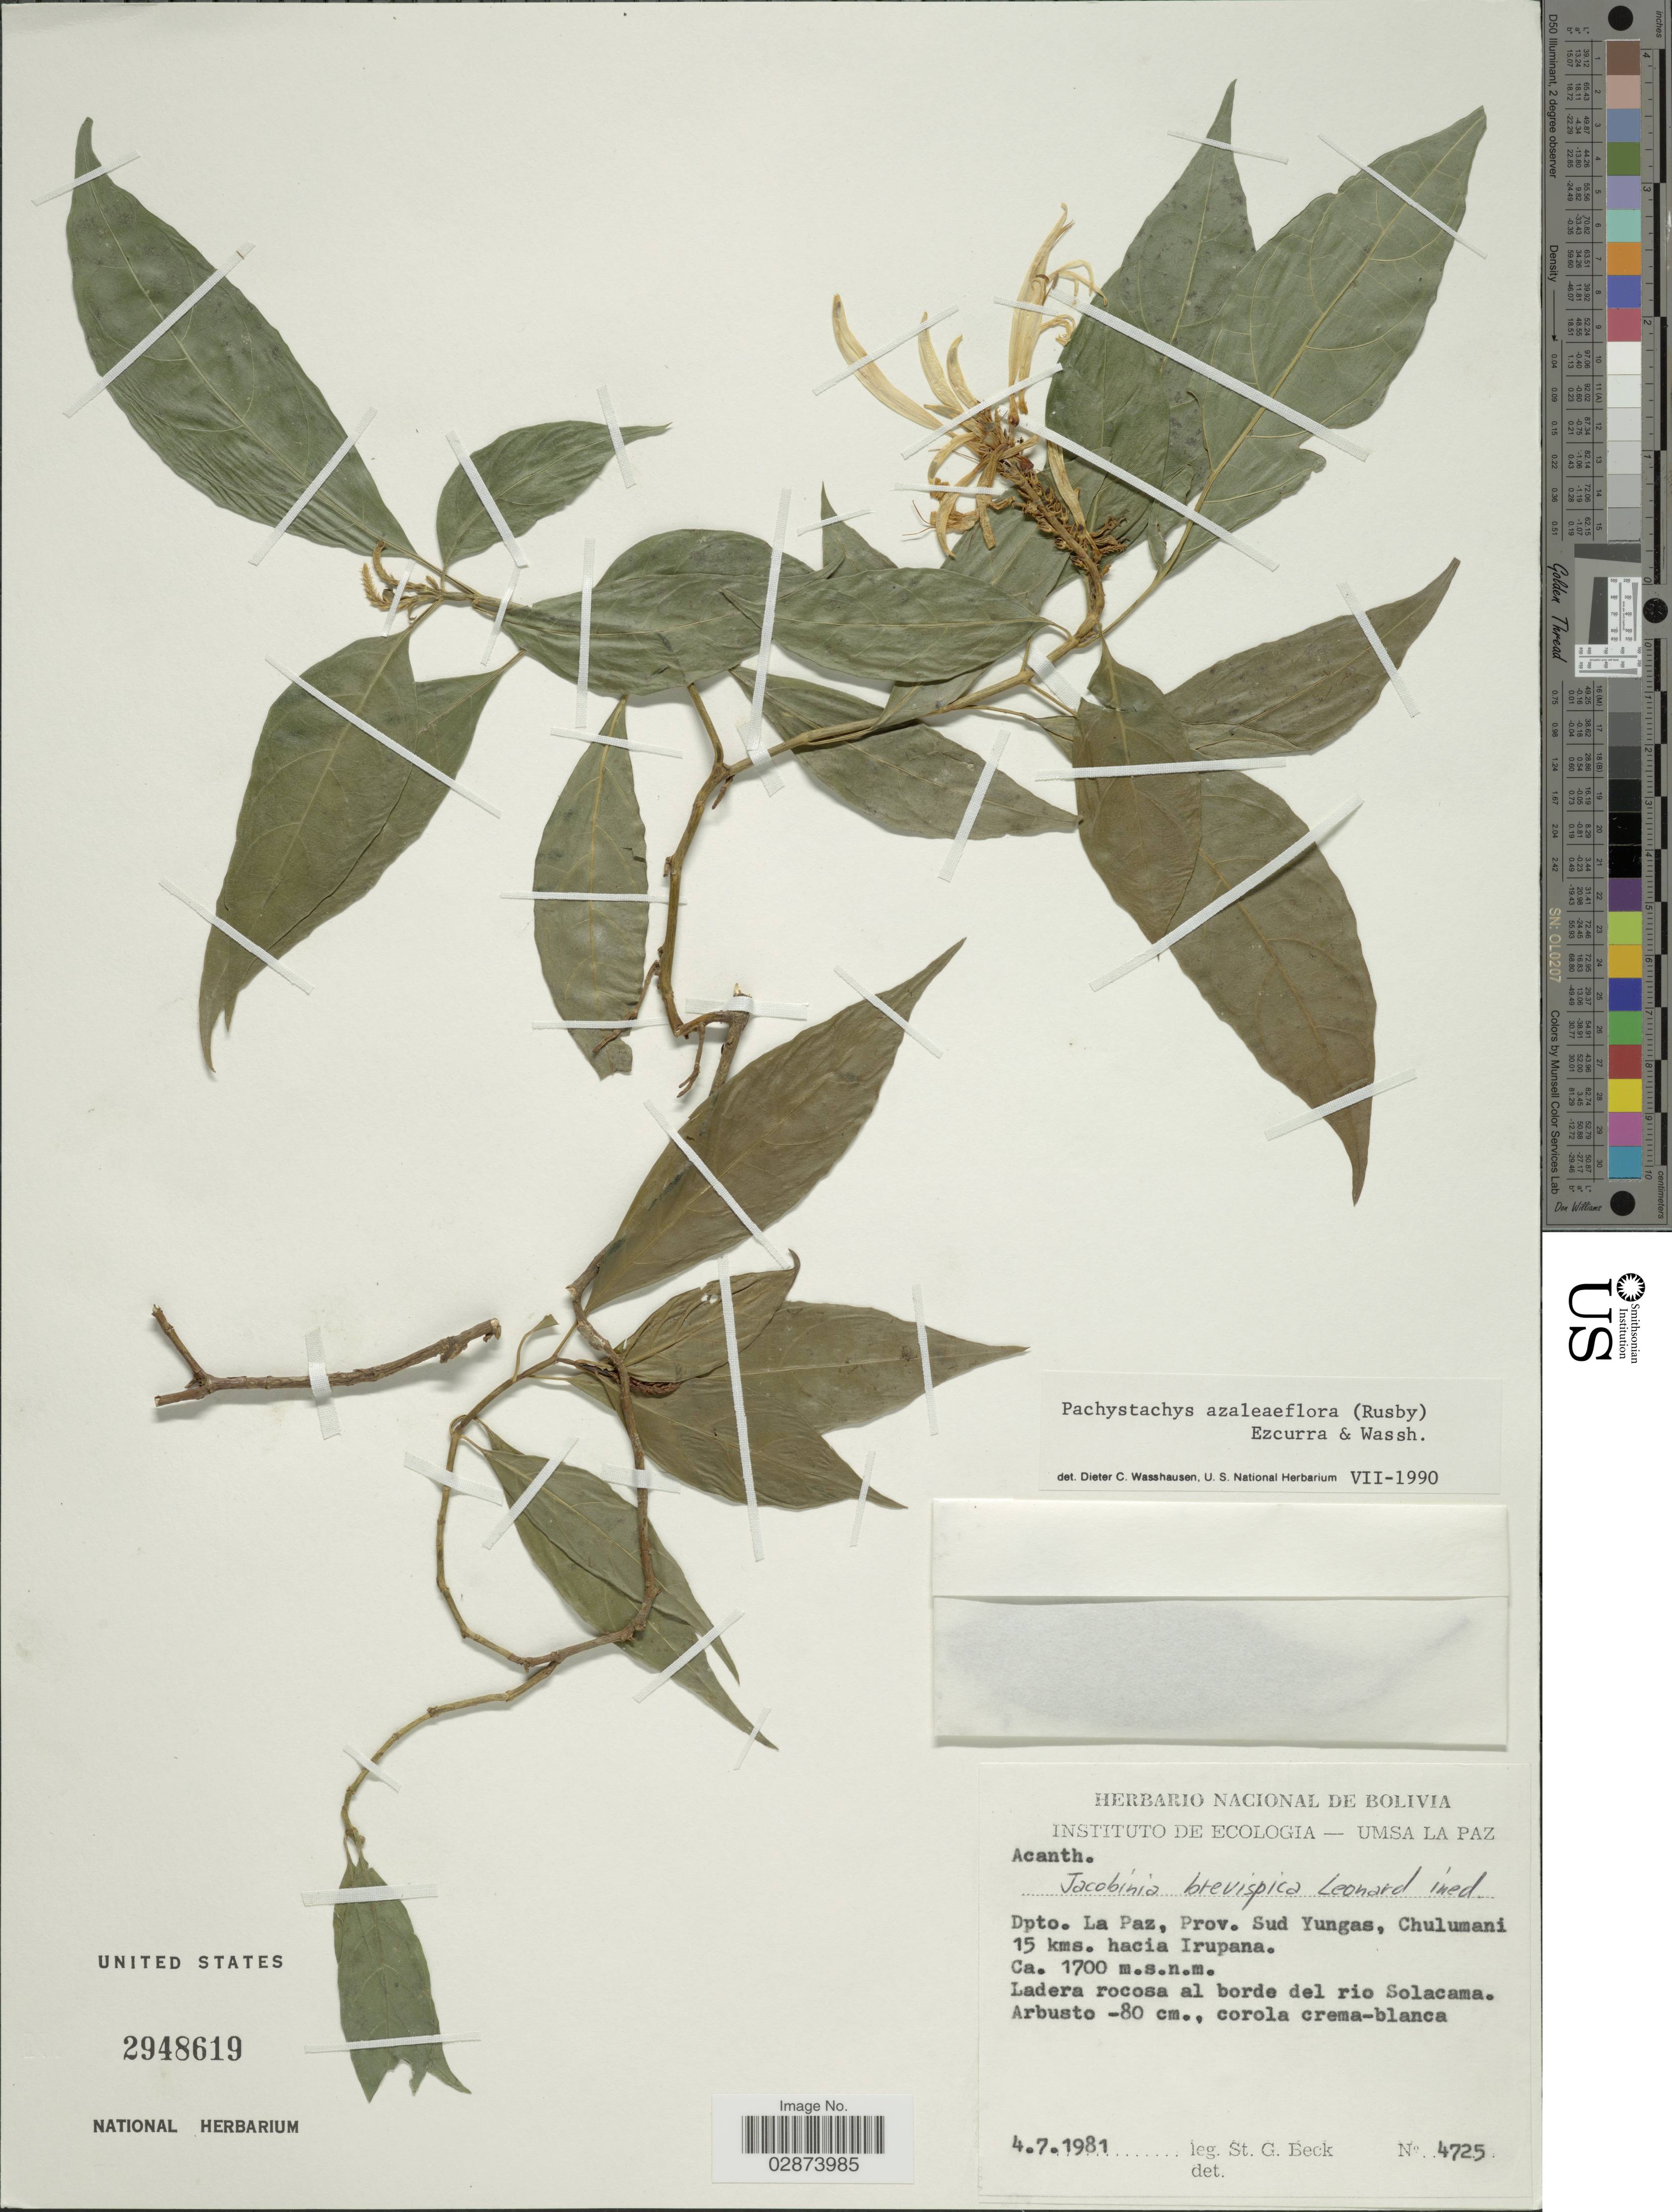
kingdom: Plantae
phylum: Tracheophyta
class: Magnoliopsida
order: Lamiales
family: Acanthaceae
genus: Schaueria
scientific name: Schaueria azaleiflora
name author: Rusby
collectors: S. G. Beck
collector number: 4725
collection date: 1981-07-04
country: Bolivia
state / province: La Paz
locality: Dpto. La Paz, Prov. Sud Yungas, Chulumani 15 kms. hacia Irupana. Ladera rocosa al borde del Rio Solacama.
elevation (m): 1700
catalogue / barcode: US 2948619